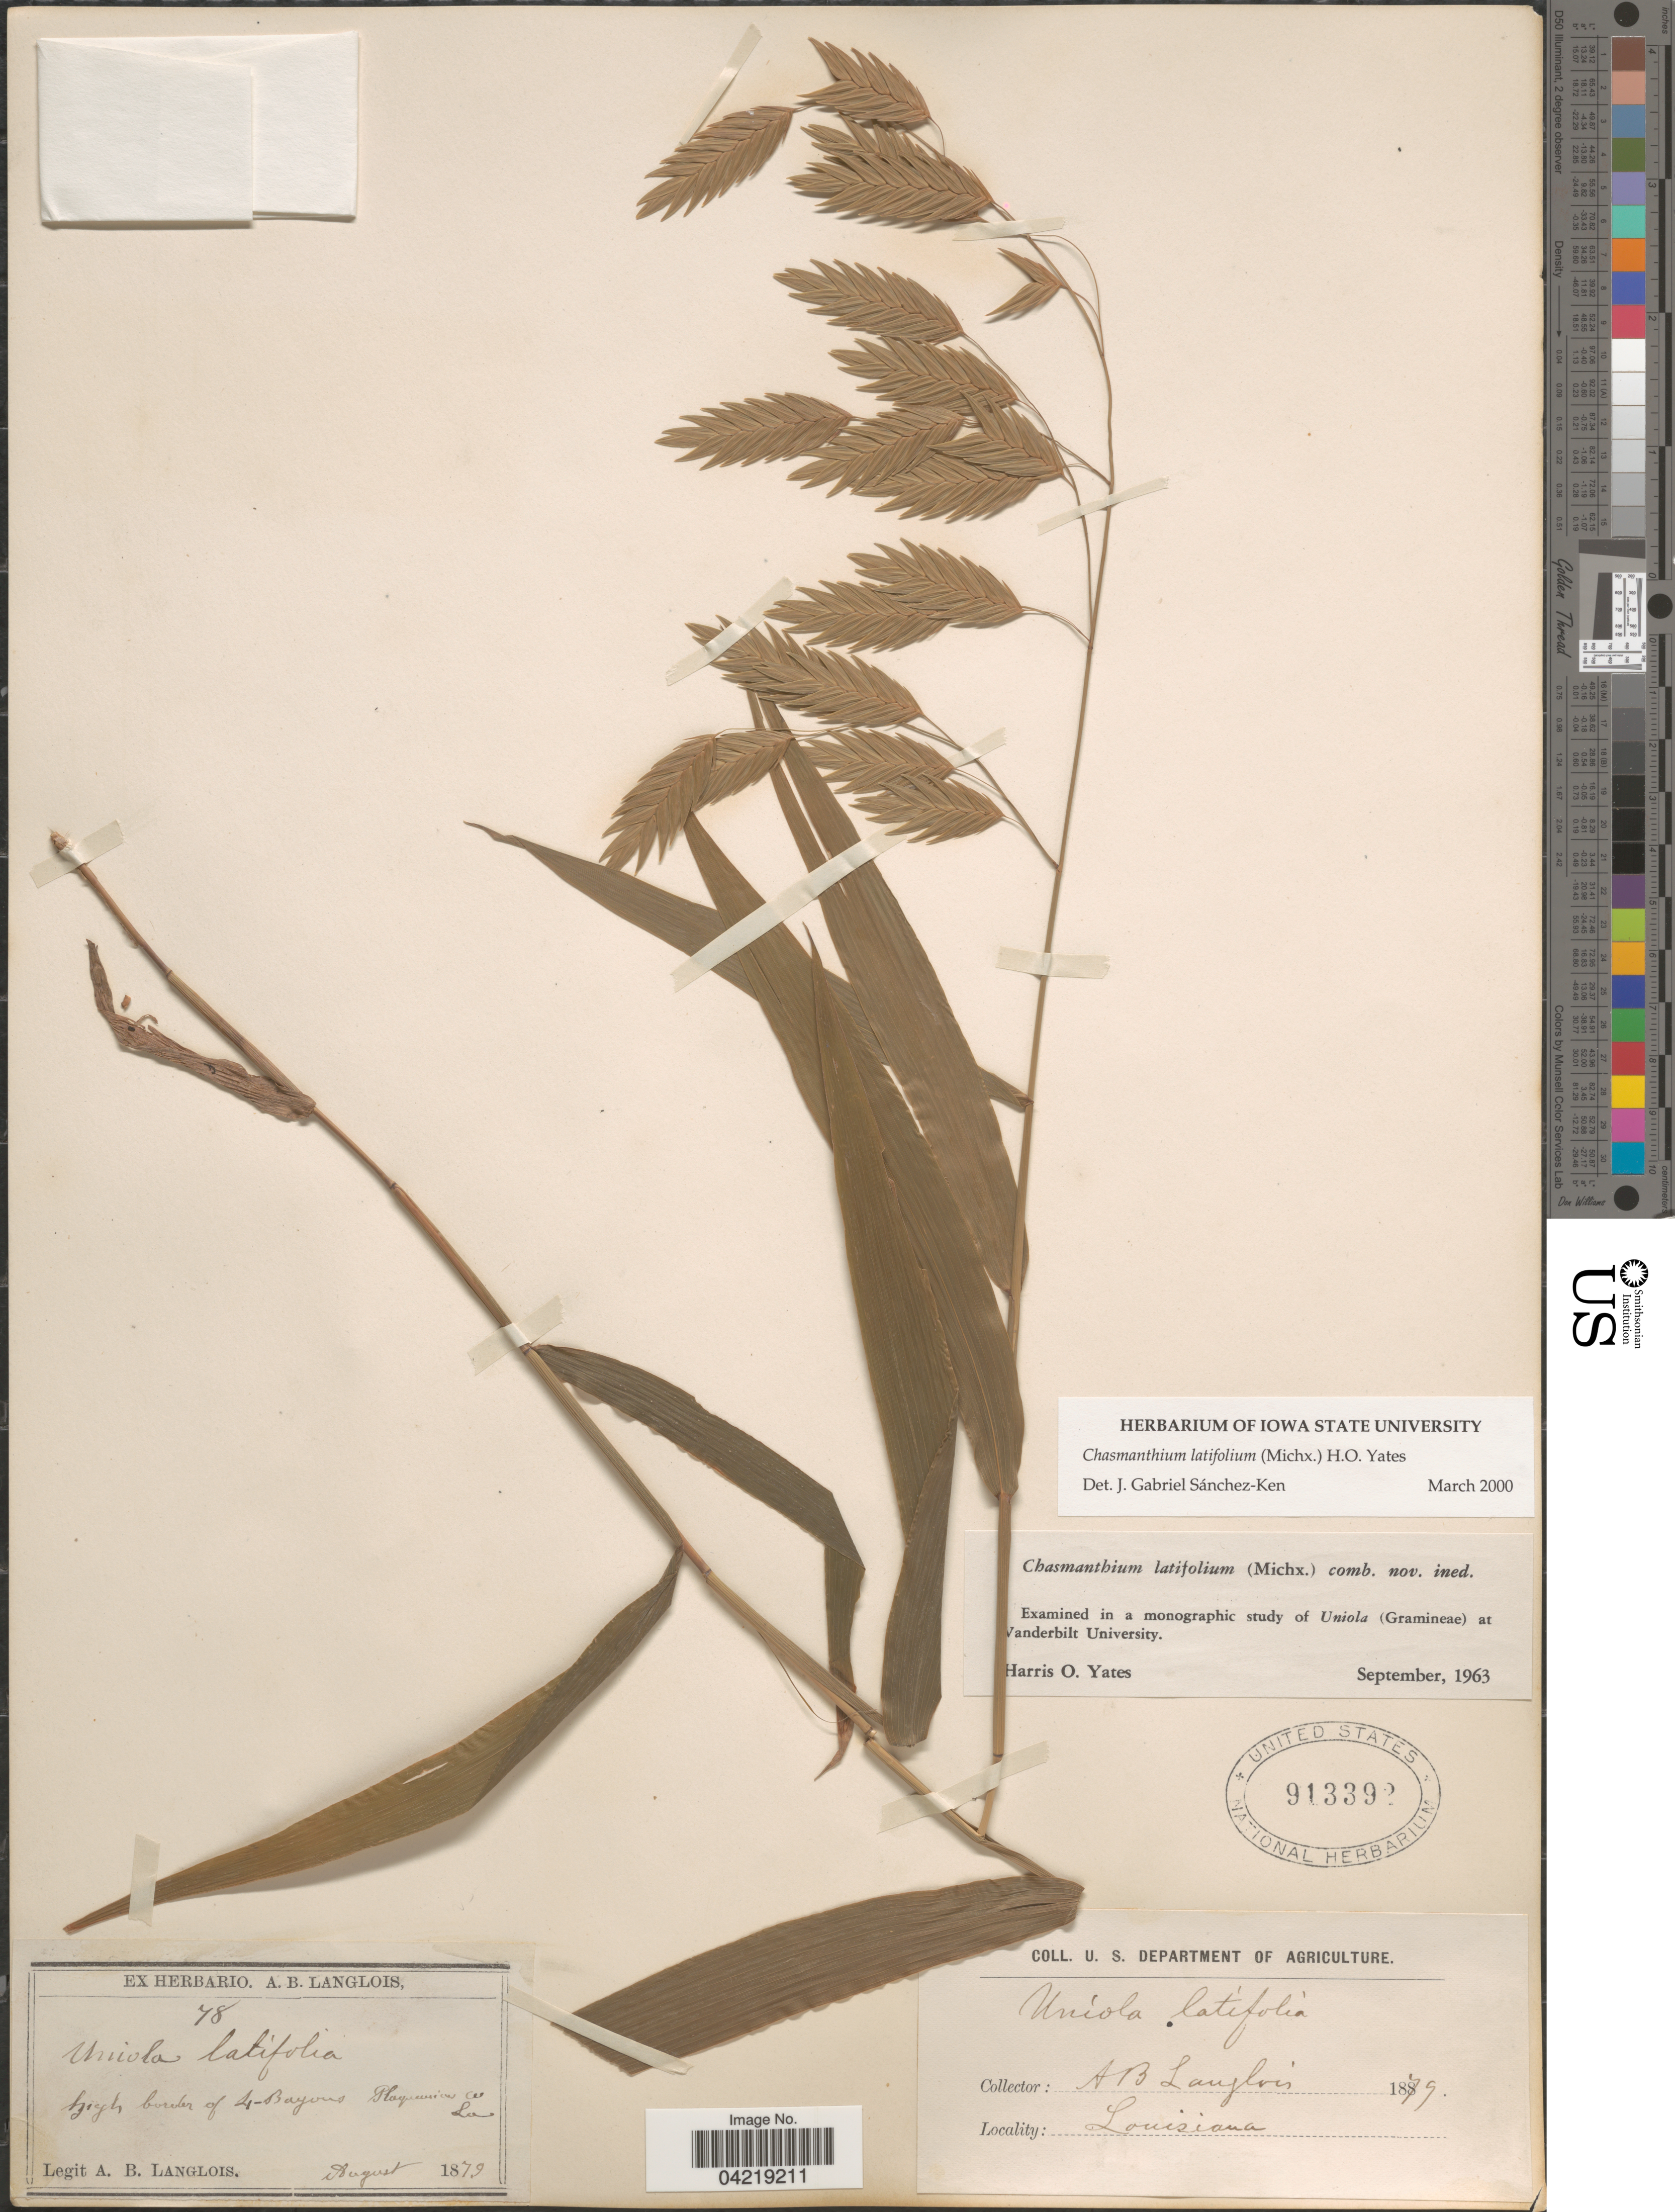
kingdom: Plantae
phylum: Tracheophyta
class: Liliopsida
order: Poales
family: Poaceae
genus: Chasmanthium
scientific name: Chasmanthium latifolium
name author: (Michx.) H.O. Yates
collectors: A. Langlois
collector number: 78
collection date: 1879-08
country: United States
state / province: Louisiana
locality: High border of 4-Bayous.Plaquemines Co.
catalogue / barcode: US 913392